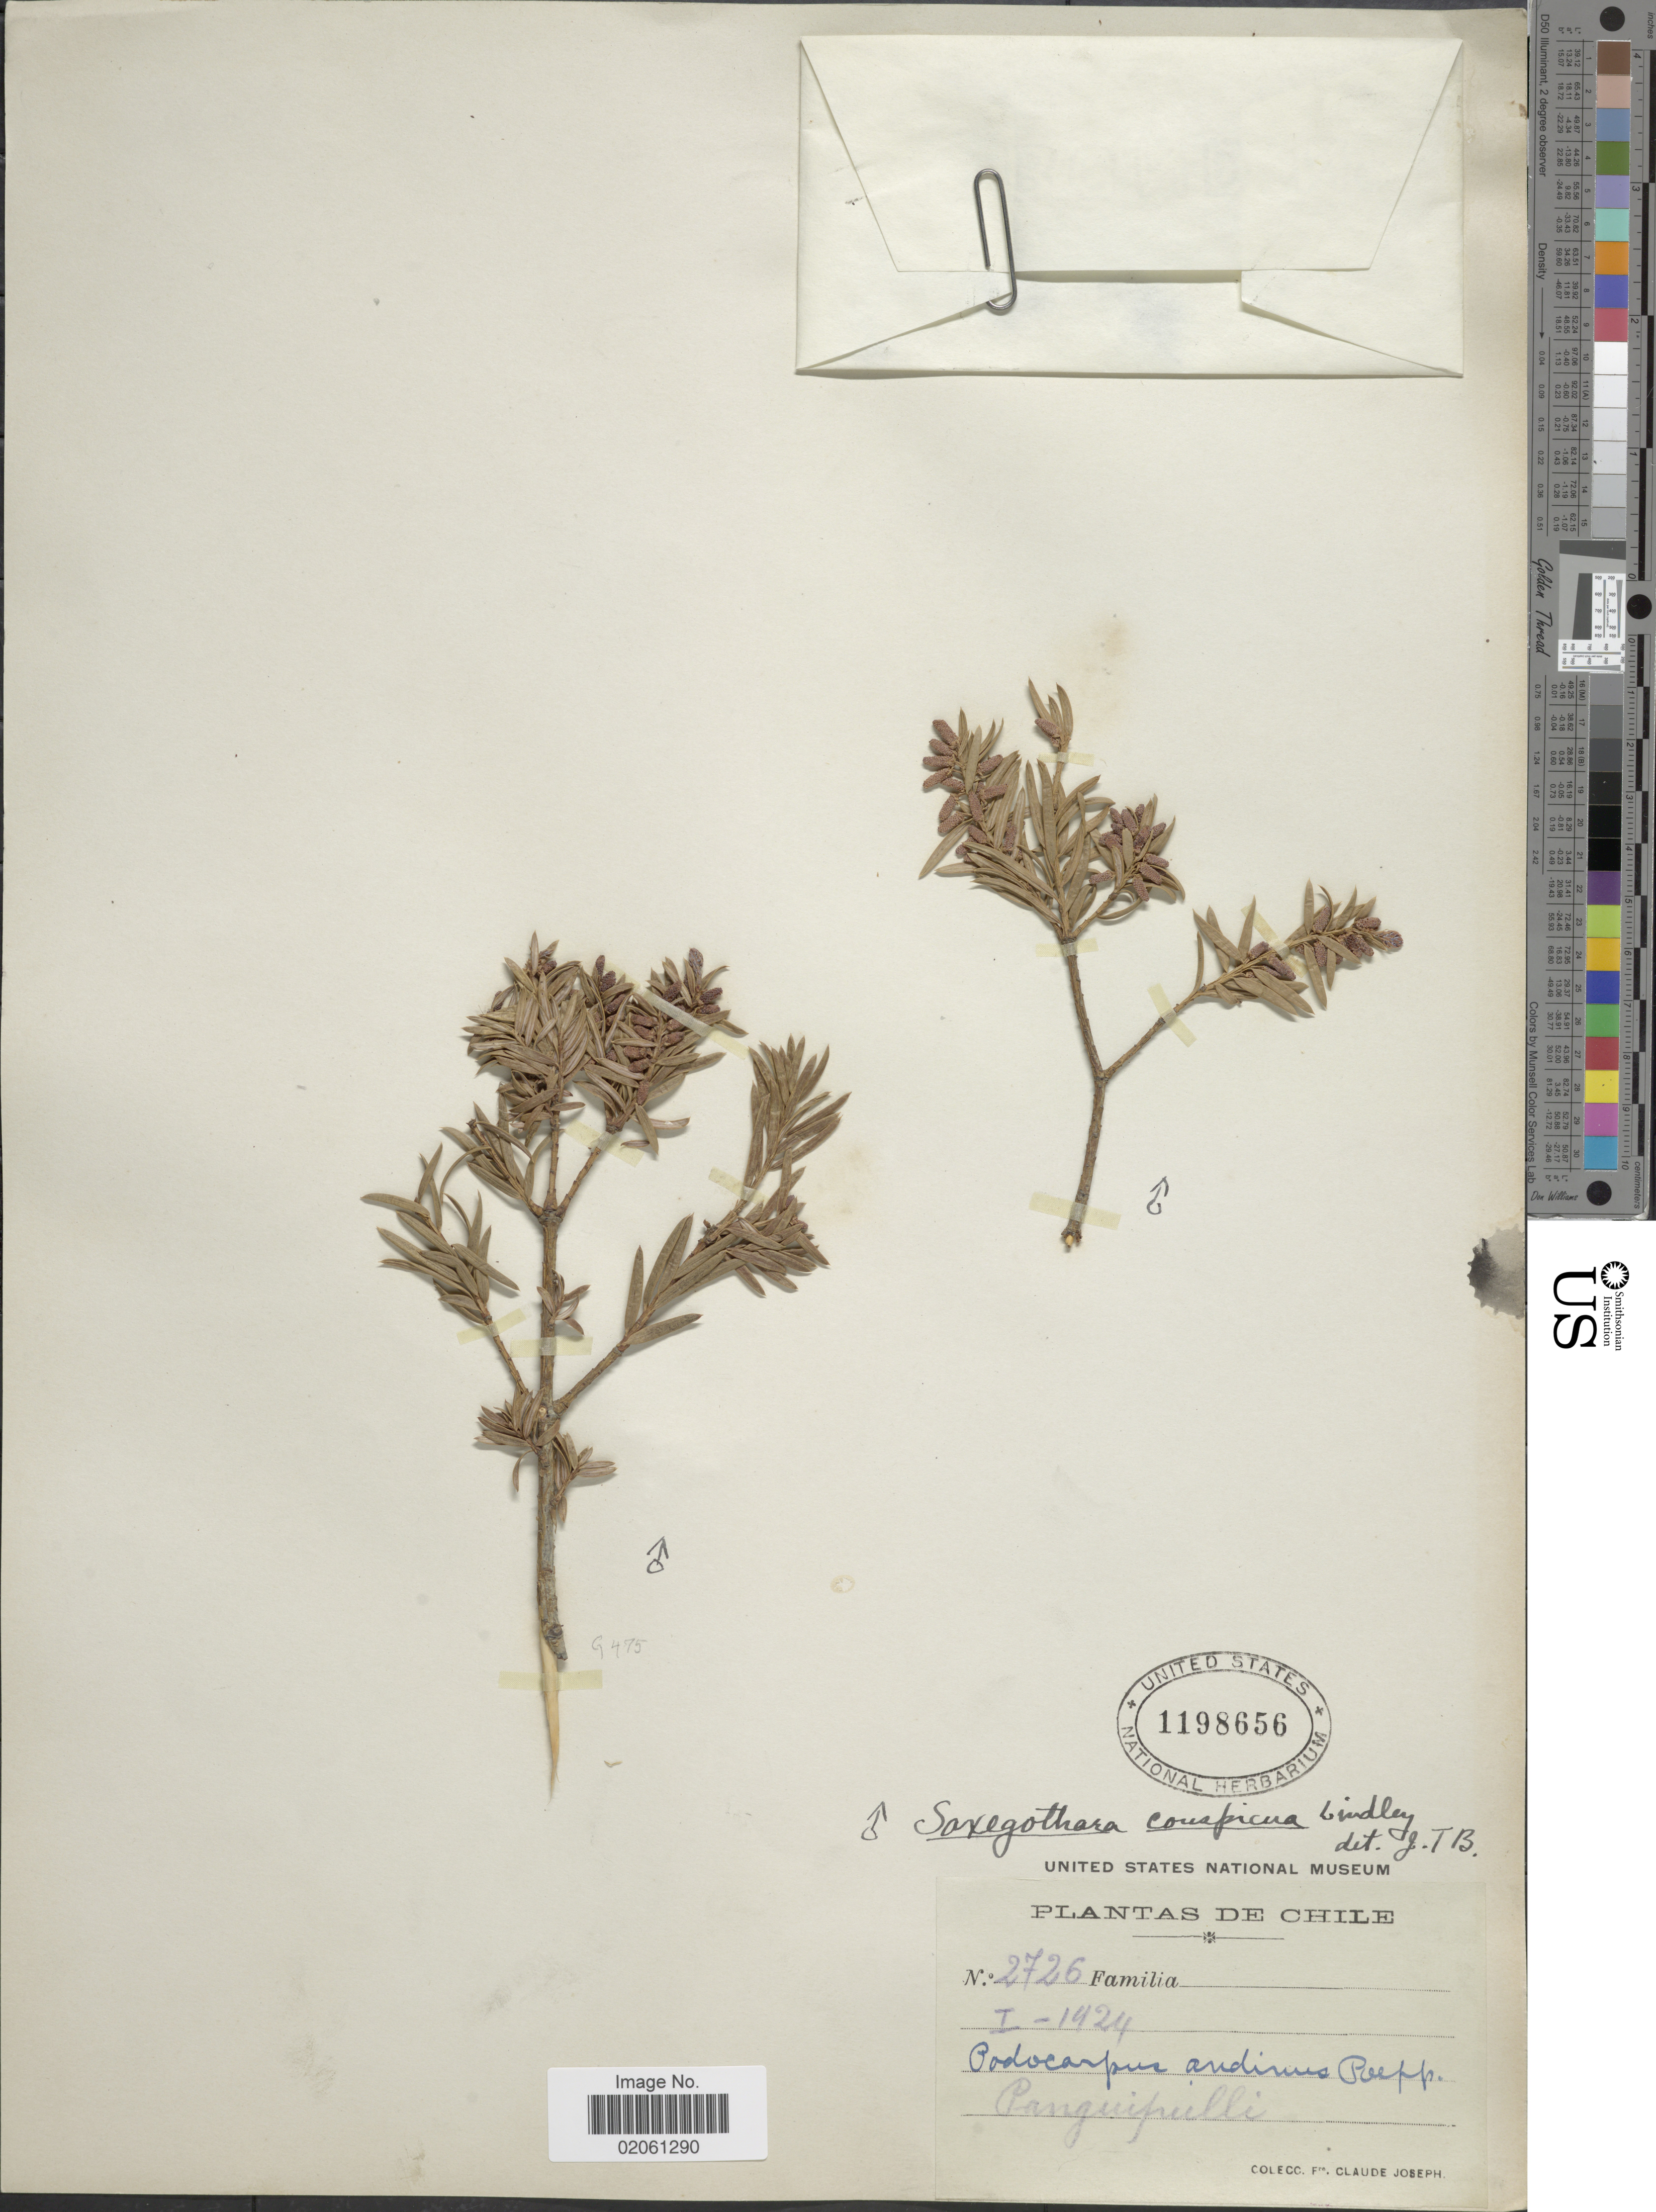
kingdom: Plantae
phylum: Tracheophyta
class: Pinopsida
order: Pinales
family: Podocarpaceae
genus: Saxegothaea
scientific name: Saxegothaea conspicua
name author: Lindl.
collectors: Bro. Claude-Joseph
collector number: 2726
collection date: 1924-01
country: Chile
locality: Pauguipulli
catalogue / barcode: US 1198656